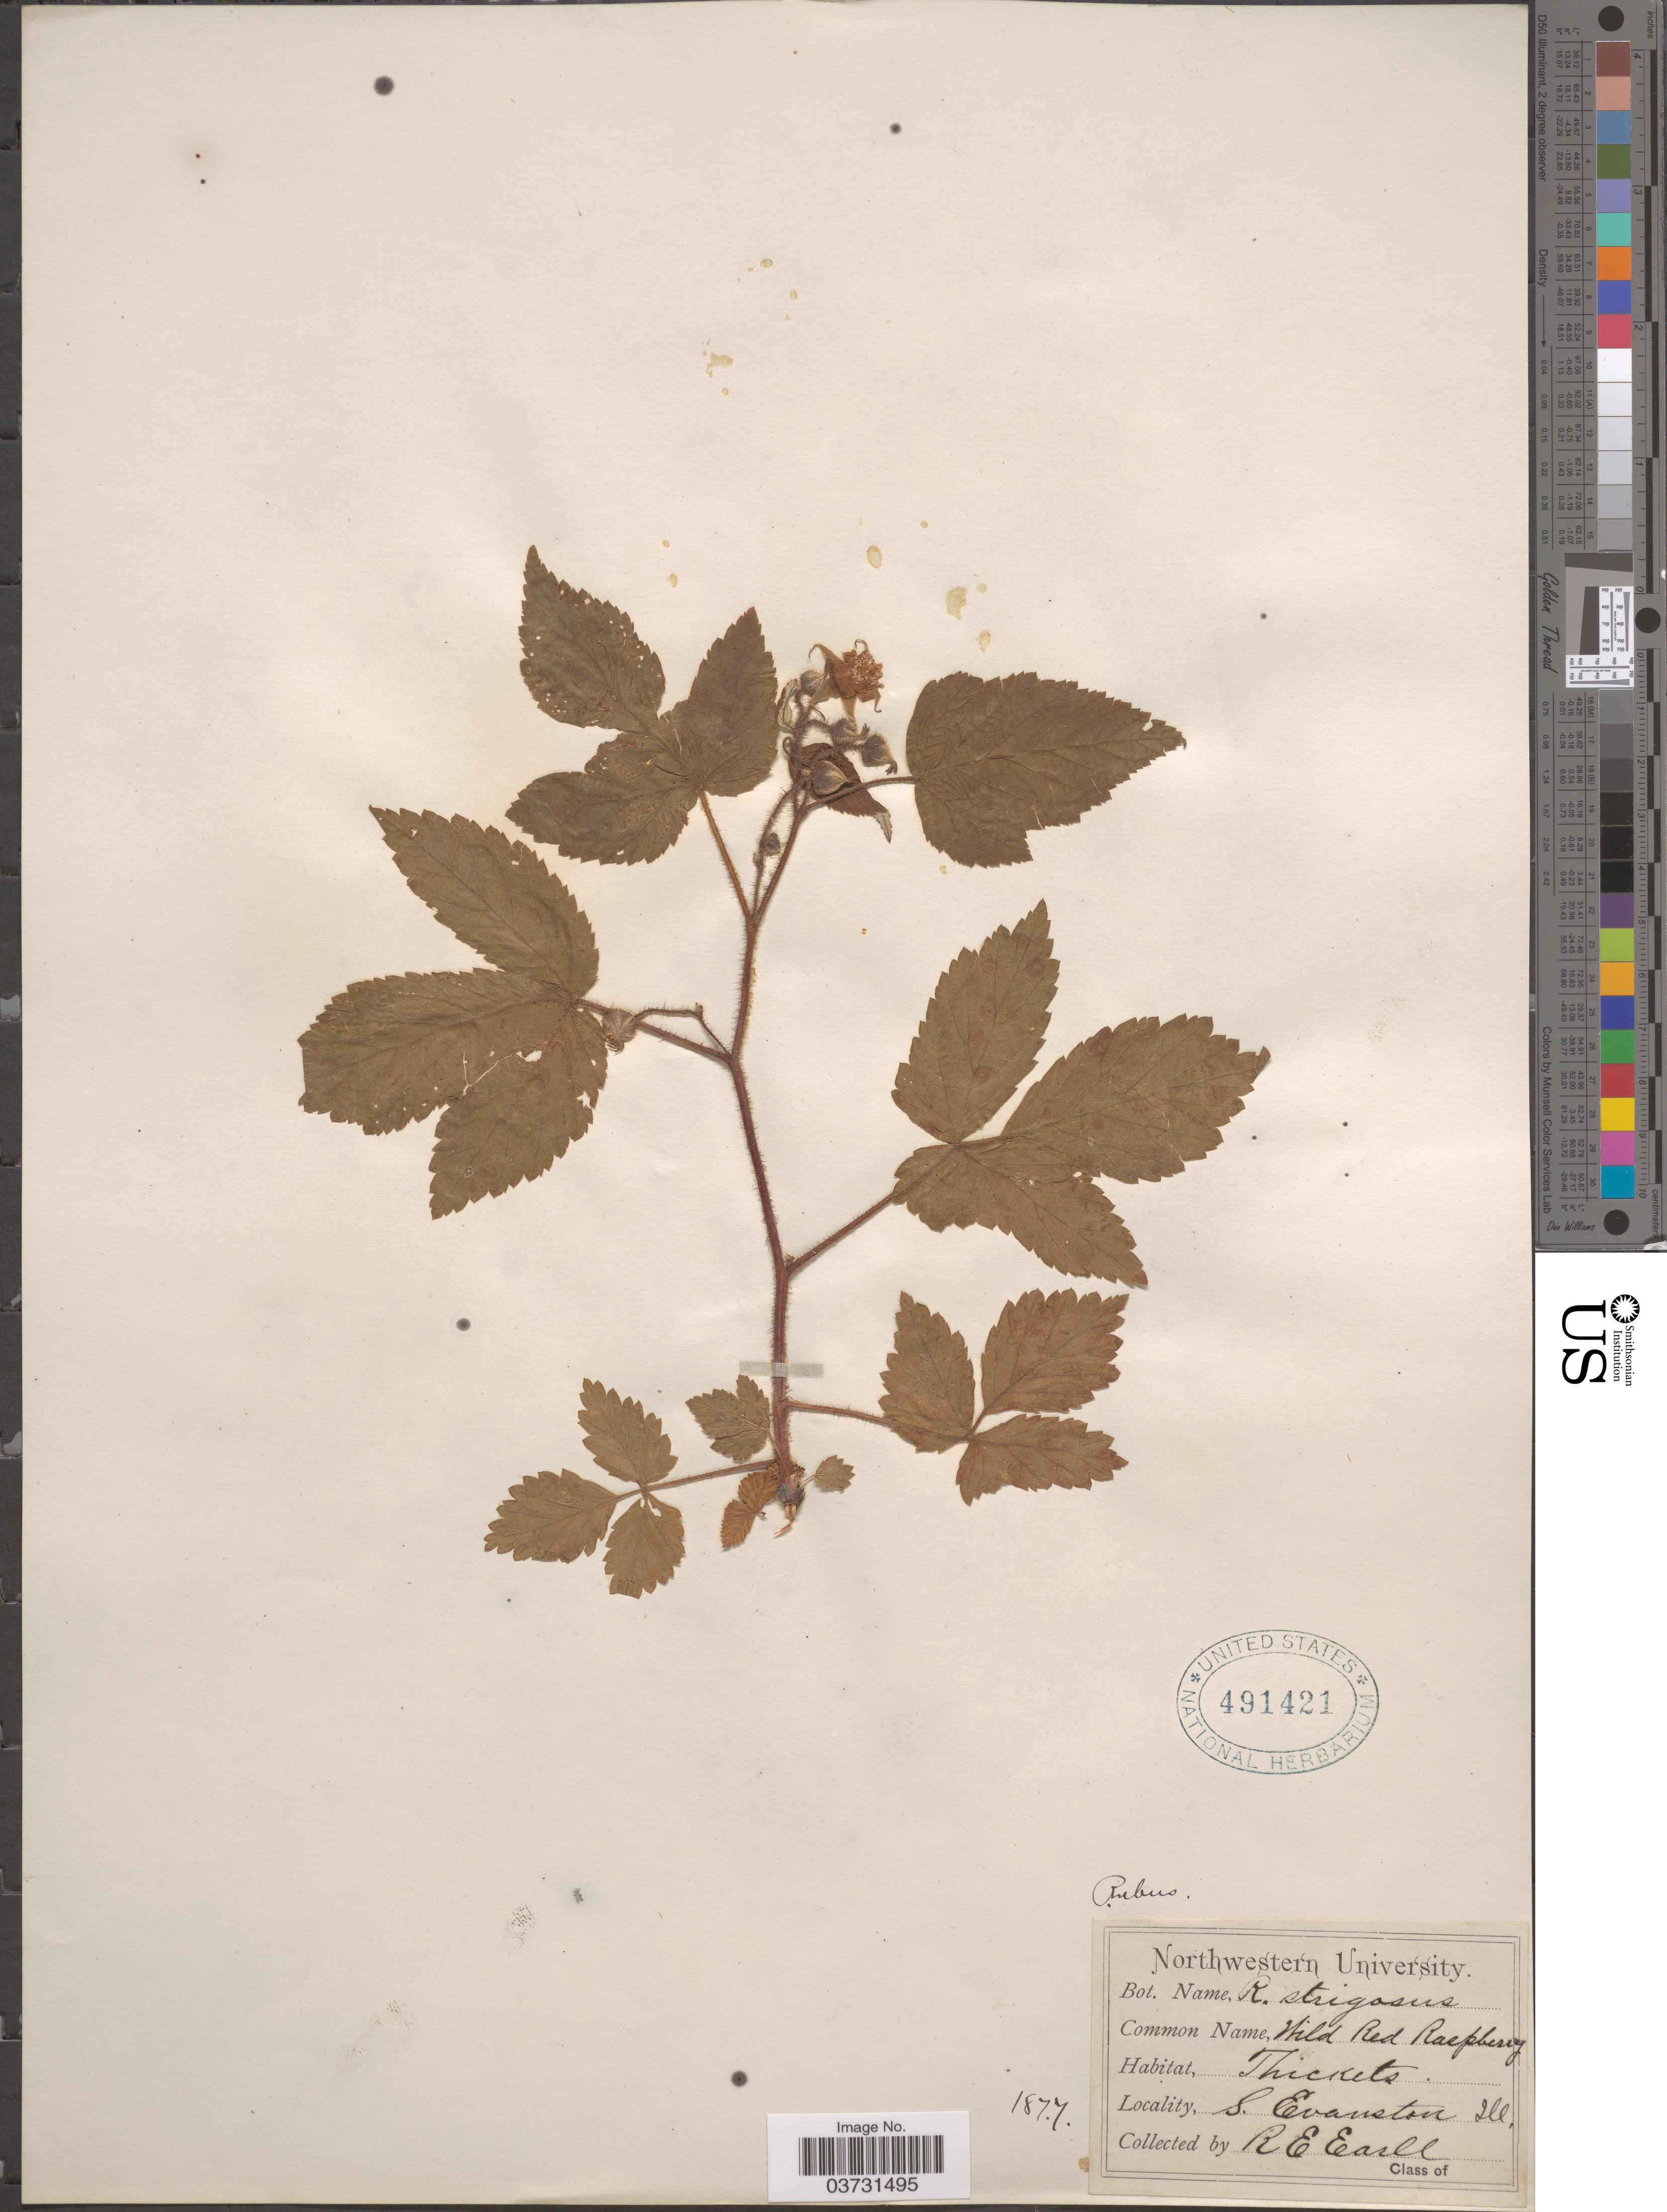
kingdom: Plantae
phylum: Tracheophyta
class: Magnoliopsida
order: Rosales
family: Rosaceae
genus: Rubus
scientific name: Rubus strigosus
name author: Michx.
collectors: R. Earll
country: United States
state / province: Illinois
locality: S. Evanston.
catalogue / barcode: US 491421